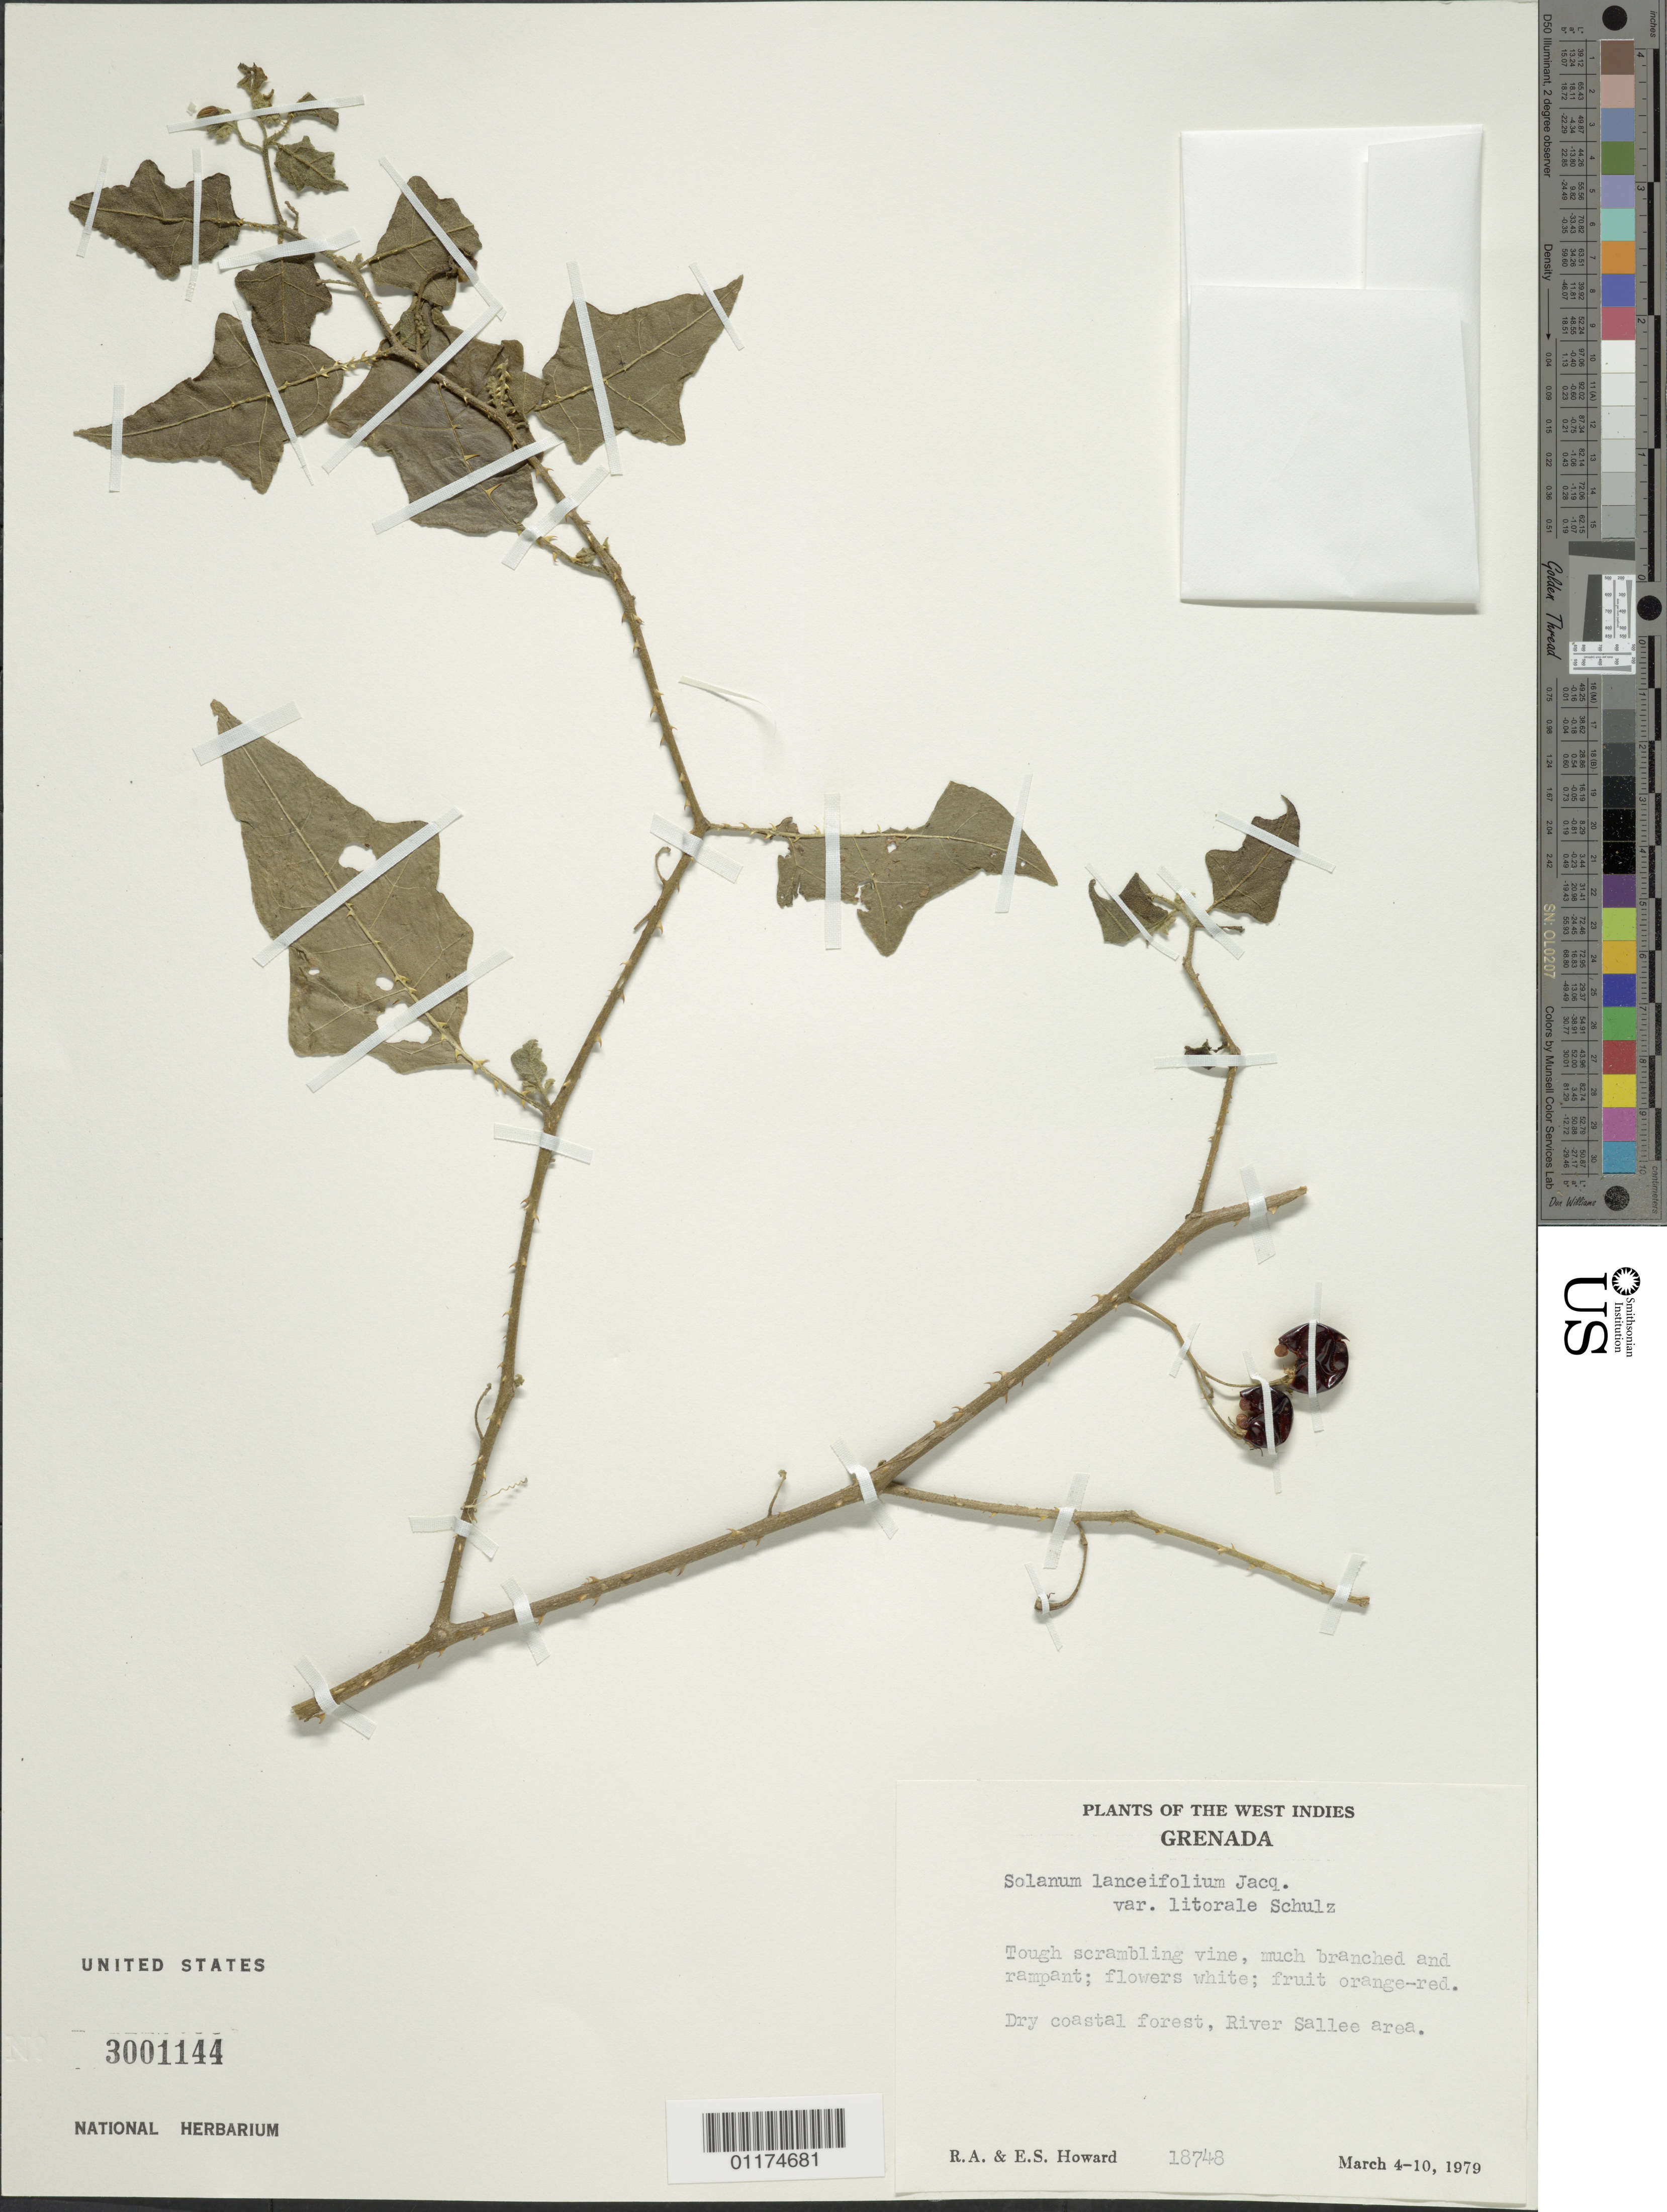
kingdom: Plantae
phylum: Tracheophyta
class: Magnoliopsida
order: Solanales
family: Solanaceae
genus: Solanum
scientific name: Solanum lanceifolium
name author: Jacq.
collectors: R. A. Howard & E. S. Howard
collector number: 18748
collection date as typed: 04 Mar 1979 to 10 Mar 1979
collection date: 1979-03-04/1979-03-10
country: Grenada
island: Grenada I.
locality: Dry coastal forest, River Sallee area.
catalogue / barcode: US 3001144